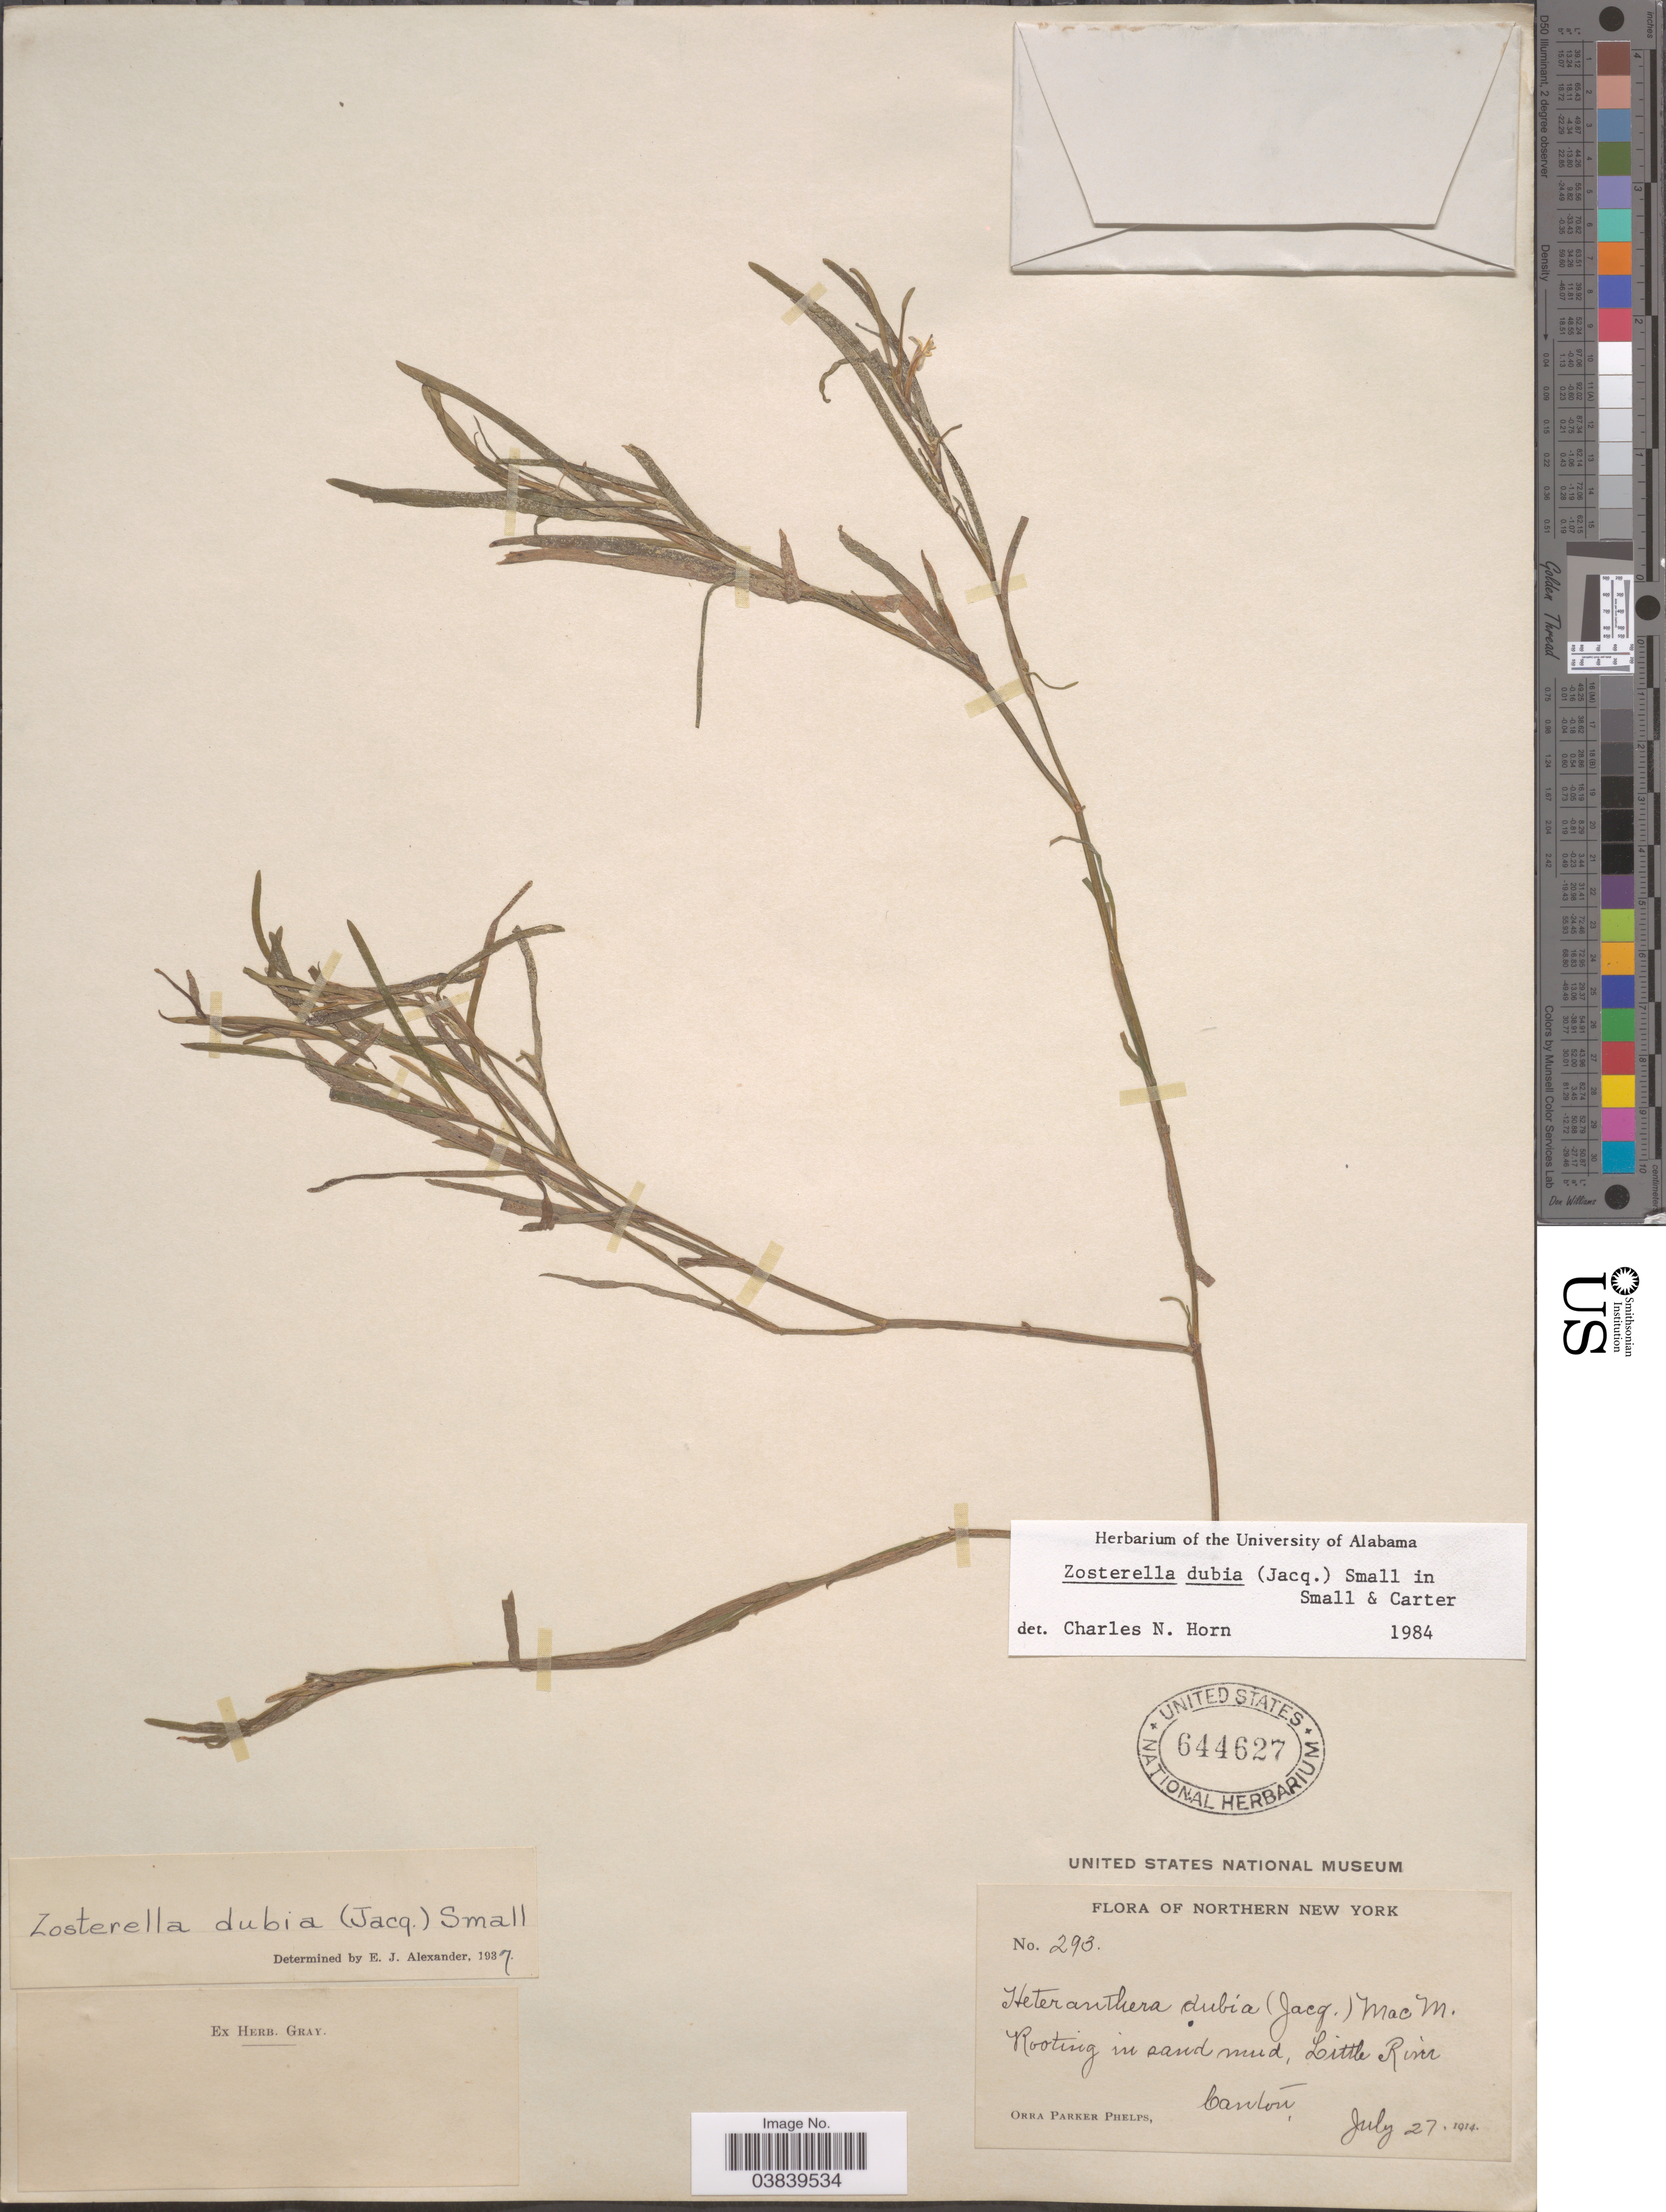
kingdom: Plantae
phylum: Tracheophyta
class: Liliopsida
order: Commelinales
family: Pontederiaceae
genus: Heteranthera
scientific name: Heteranthera dubia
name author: (Jacq.) MacMill.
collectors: O. P. Phelps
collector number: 293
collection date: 1914-07-27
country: United States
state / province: New York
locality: Northern New York. Little River. Canton.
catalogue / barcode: US 644627